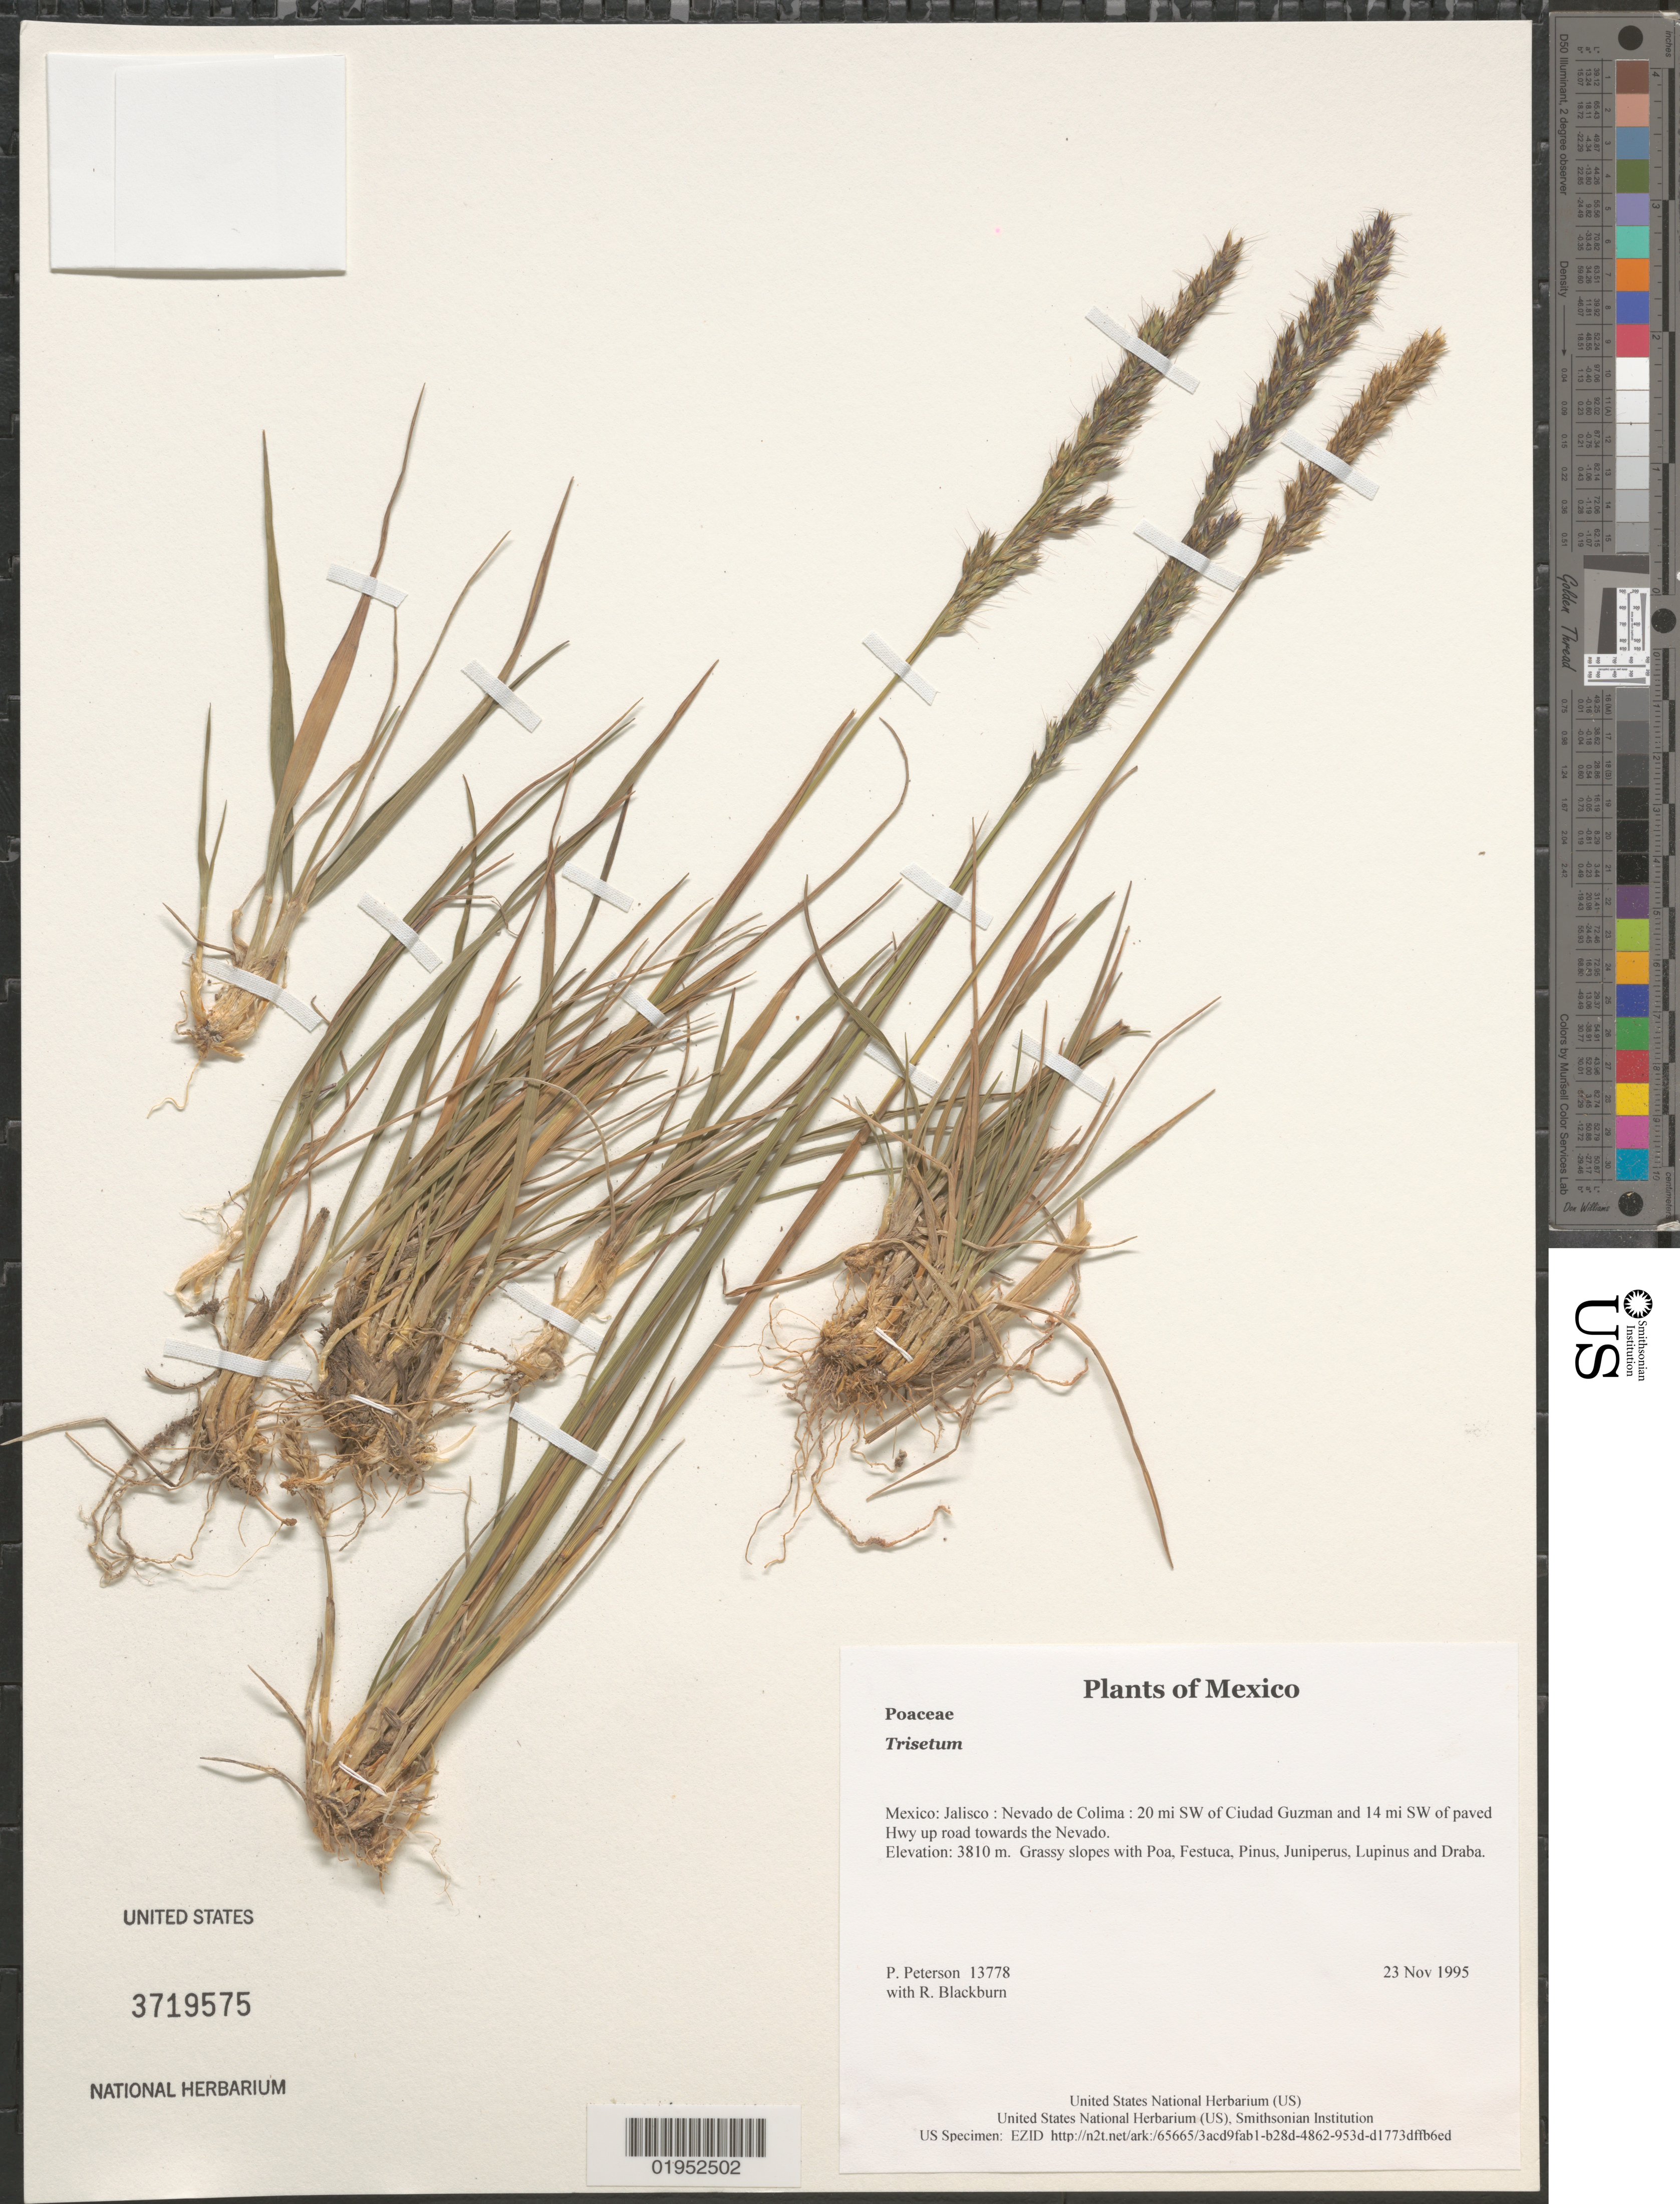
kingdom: Plantae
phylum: Tracheophyta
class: Liliopsida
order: Poales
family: Poaceae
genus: Trisetum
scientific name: Trisetum sp.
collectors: P. M. Peterson & R. Blackburn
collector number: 13778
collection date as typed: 23 Nov 1995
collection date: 1995-11-23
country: Mexico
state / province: Jalisco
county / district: Nevado de Colima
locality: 20 mi SW of Ciudad Guzman and 14 mi SW of paved Hwy up road towards the Nevado.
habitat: Grassy slopes with Poa, Festuca, Pinus, Juniperus, Lupinus and Draba.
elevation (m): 3810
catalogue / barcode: US 3719575